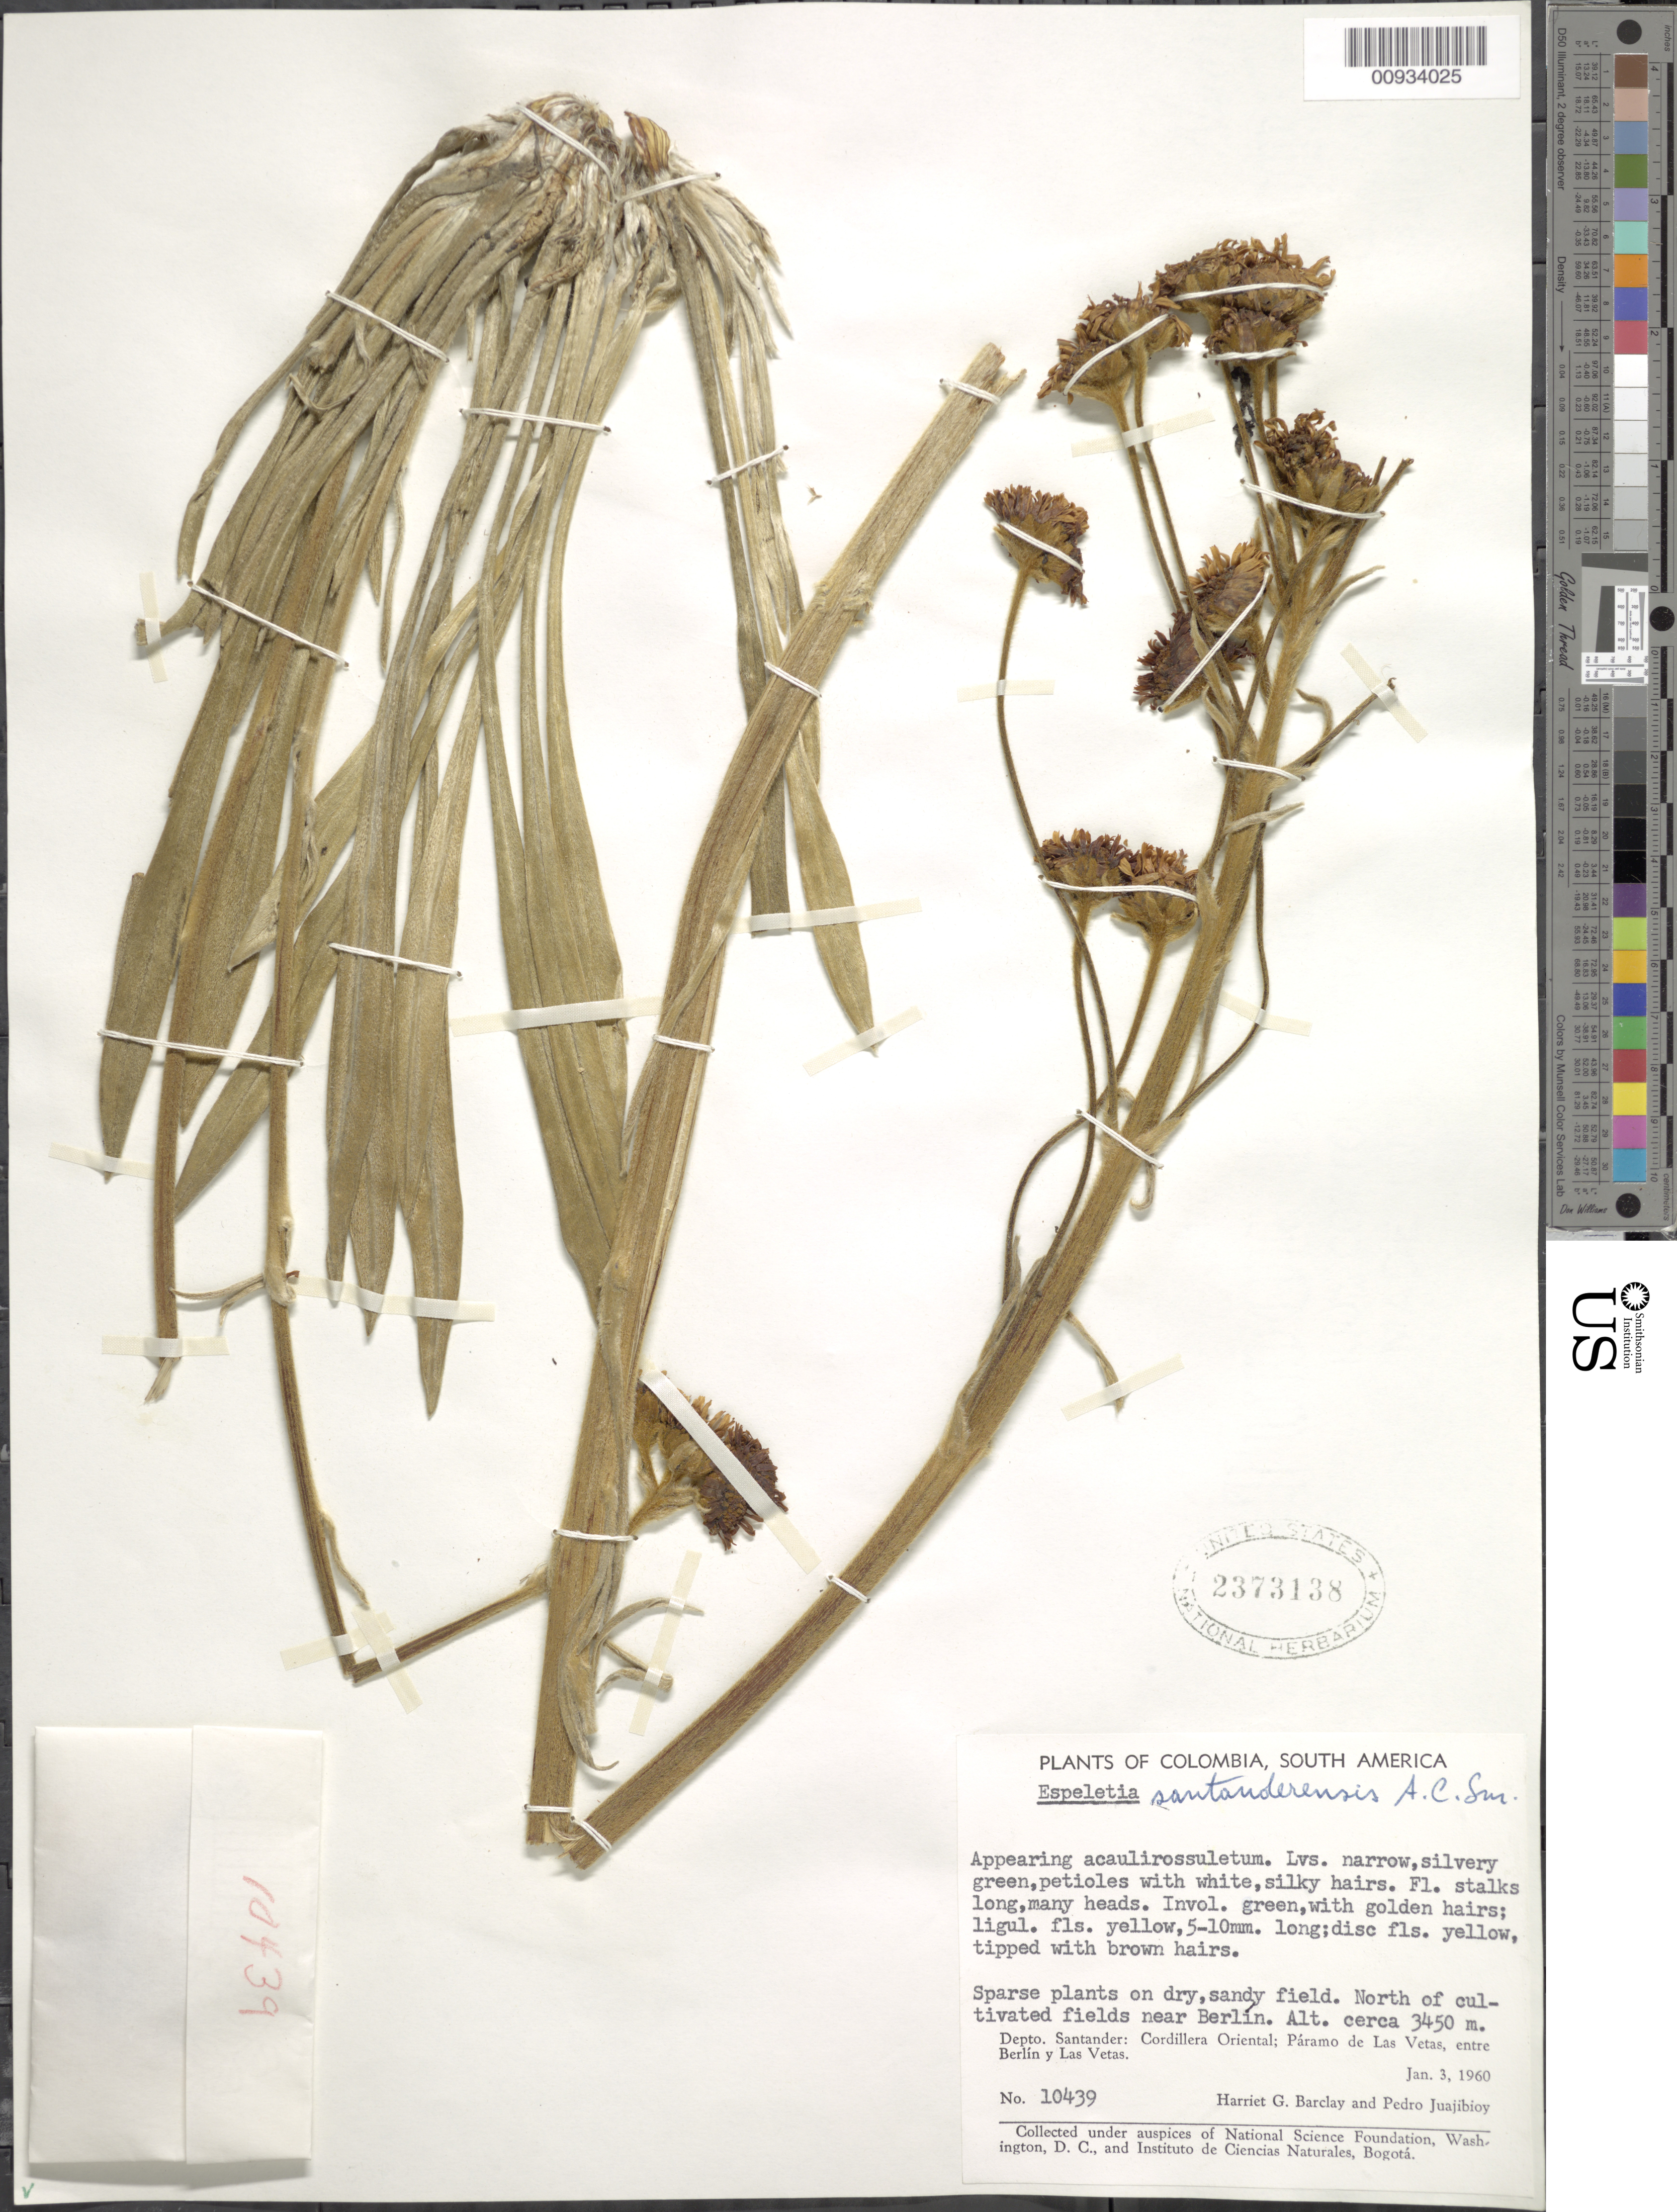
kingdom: Plantae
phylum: Tracheophyta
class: Magnoliopsida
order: Asterales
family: Asteraceae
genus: Espeletiopsis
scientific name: Espeletiopsis santanderensis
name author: (A.C. Sm.) Cuatrec.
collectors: H. G. Barclay & P. Juajibioy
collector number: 10439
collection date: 1960-01-03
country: Colombia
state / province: Santander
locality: Páramo de las Vetas. Entre Berlín y las Vetas.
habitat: Sparse plants on dry, sandy field. North of cultivated field near Berlín.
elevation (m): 3450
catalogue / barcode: US 2373138